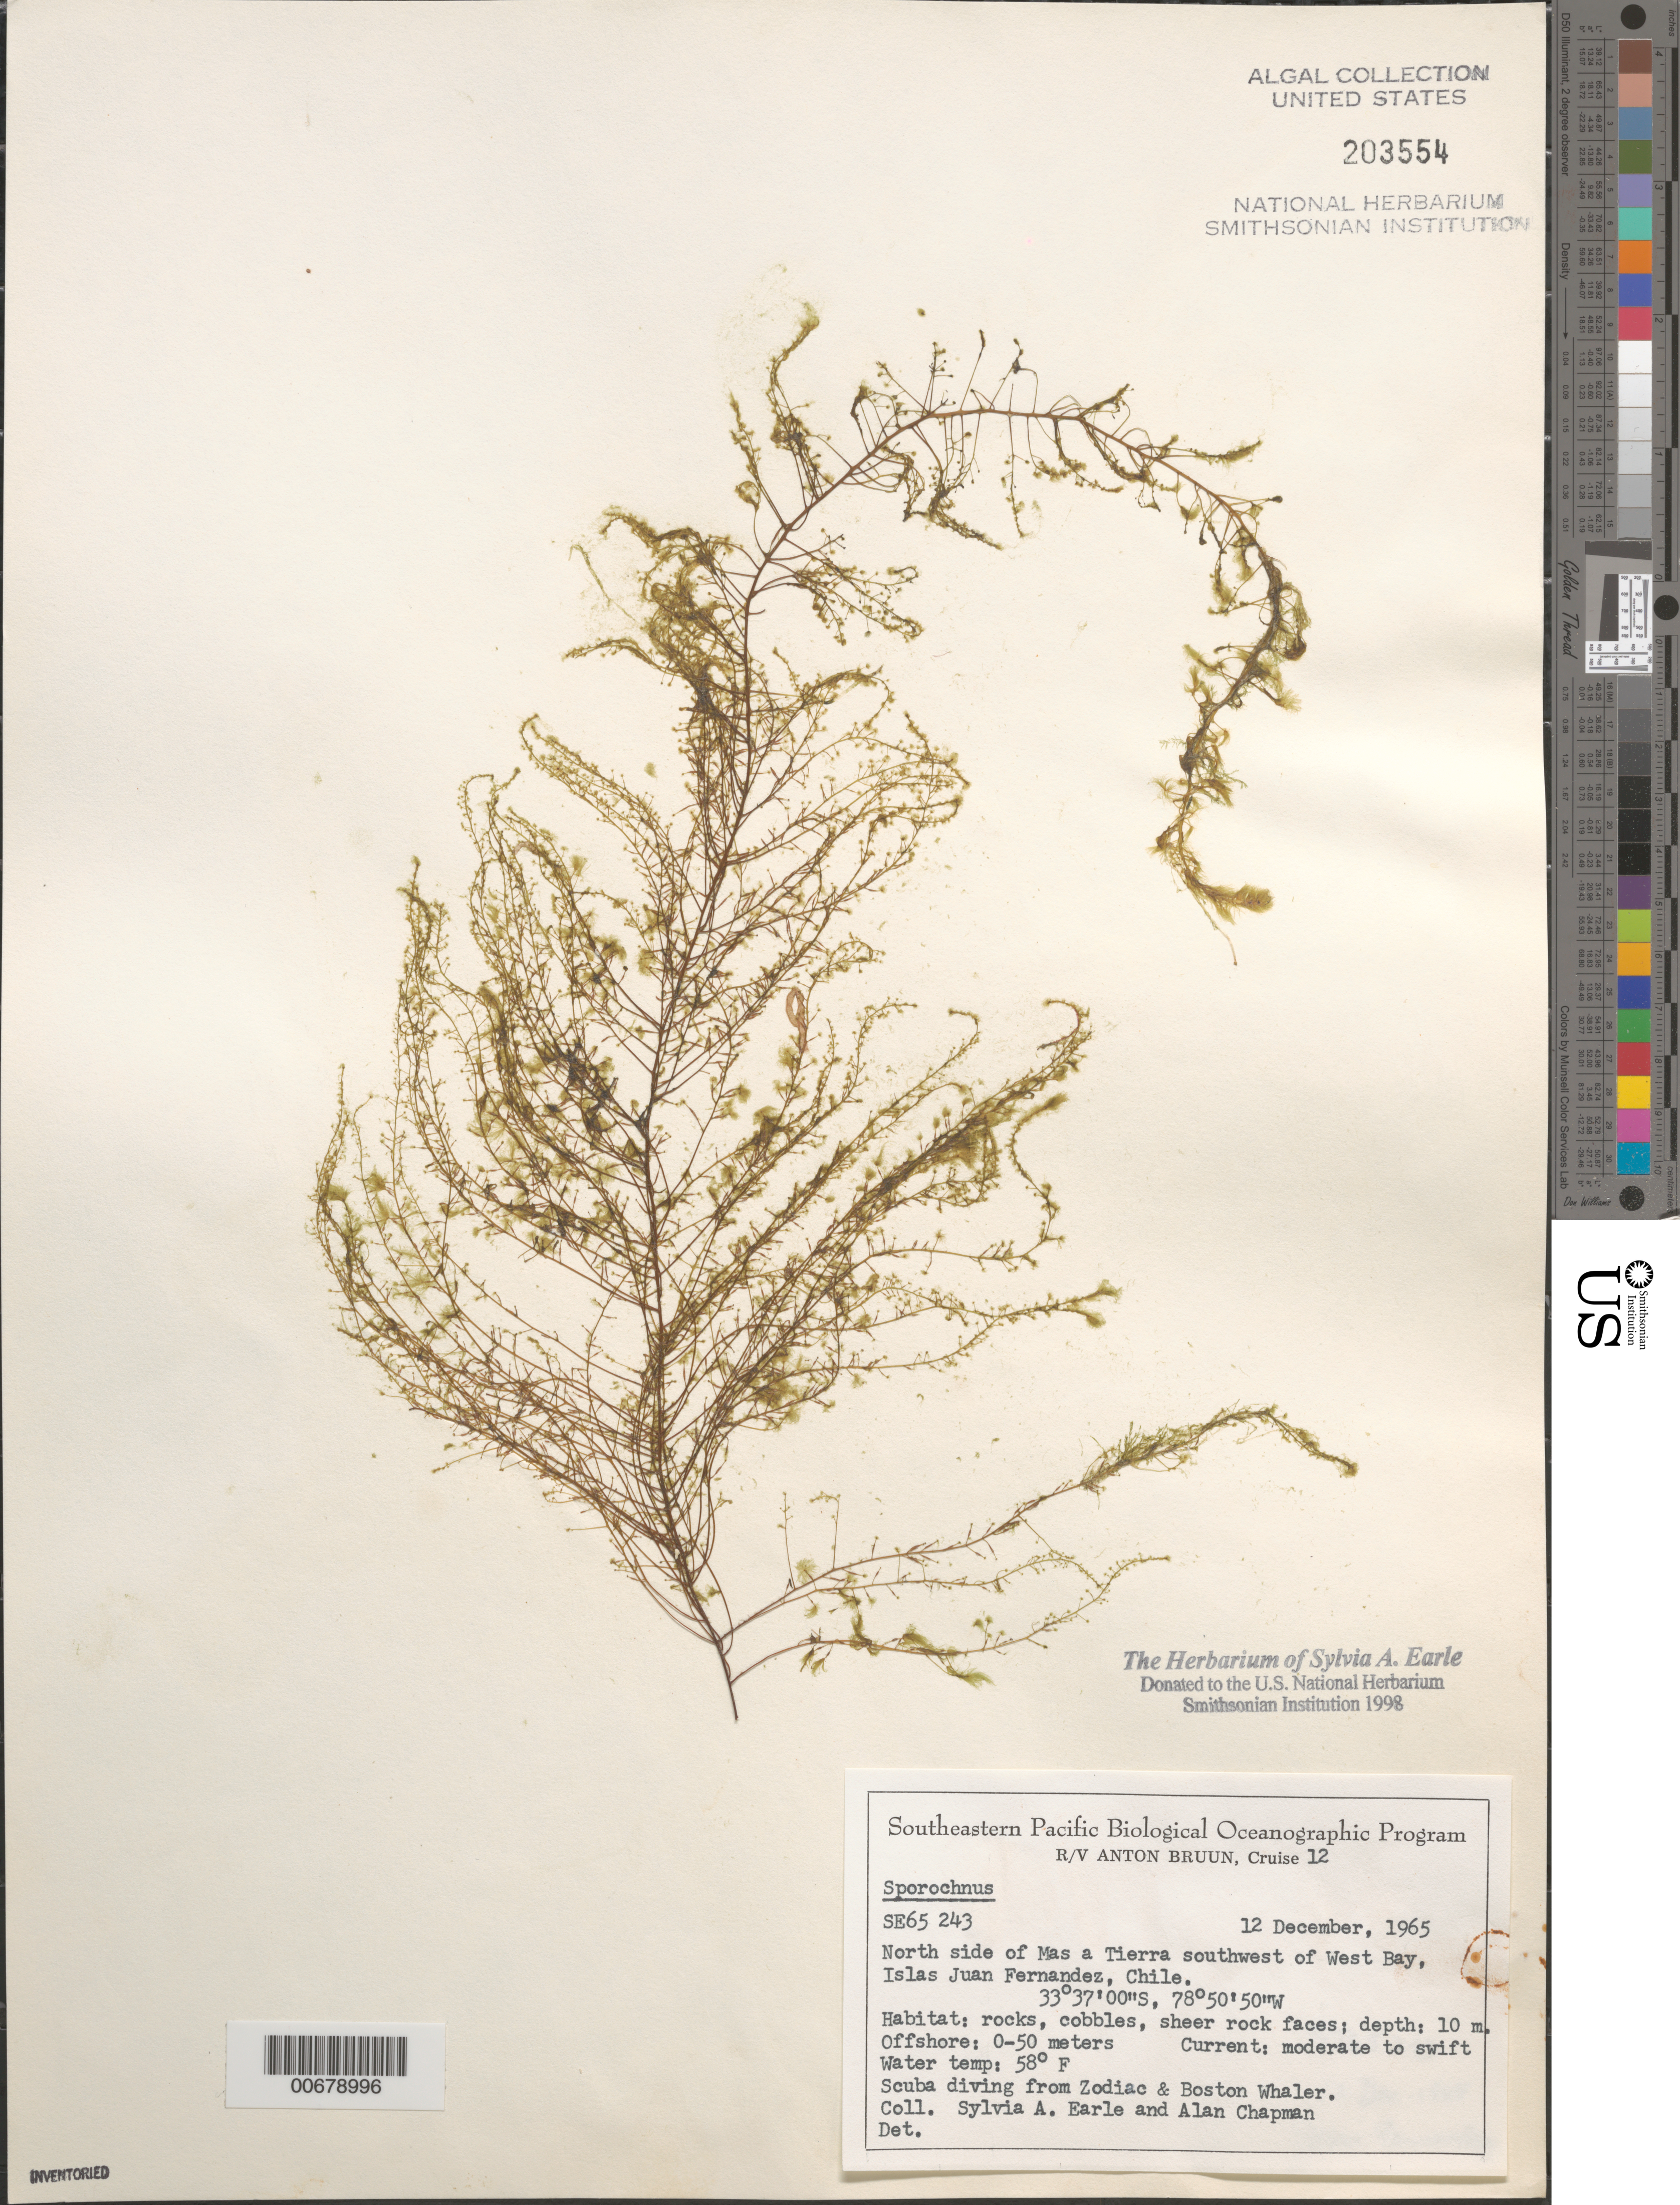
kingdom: Chromista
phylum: Ochrophyta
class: Phaeophyceae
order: Sporochnales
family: Sporochnaceae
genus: Sporochnus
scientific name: Sporochnus sp.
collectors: S. A. Earle & A. Chapman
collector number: SE 65243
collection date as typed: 12 Dec 1965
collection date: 1965-12-12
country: Chile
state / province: Valparaíso (V)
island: Isla Más a Tierra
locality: Southwest of West Bay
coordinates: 33 37' 00" S, 78 50' 50" W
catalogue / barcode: US 203554